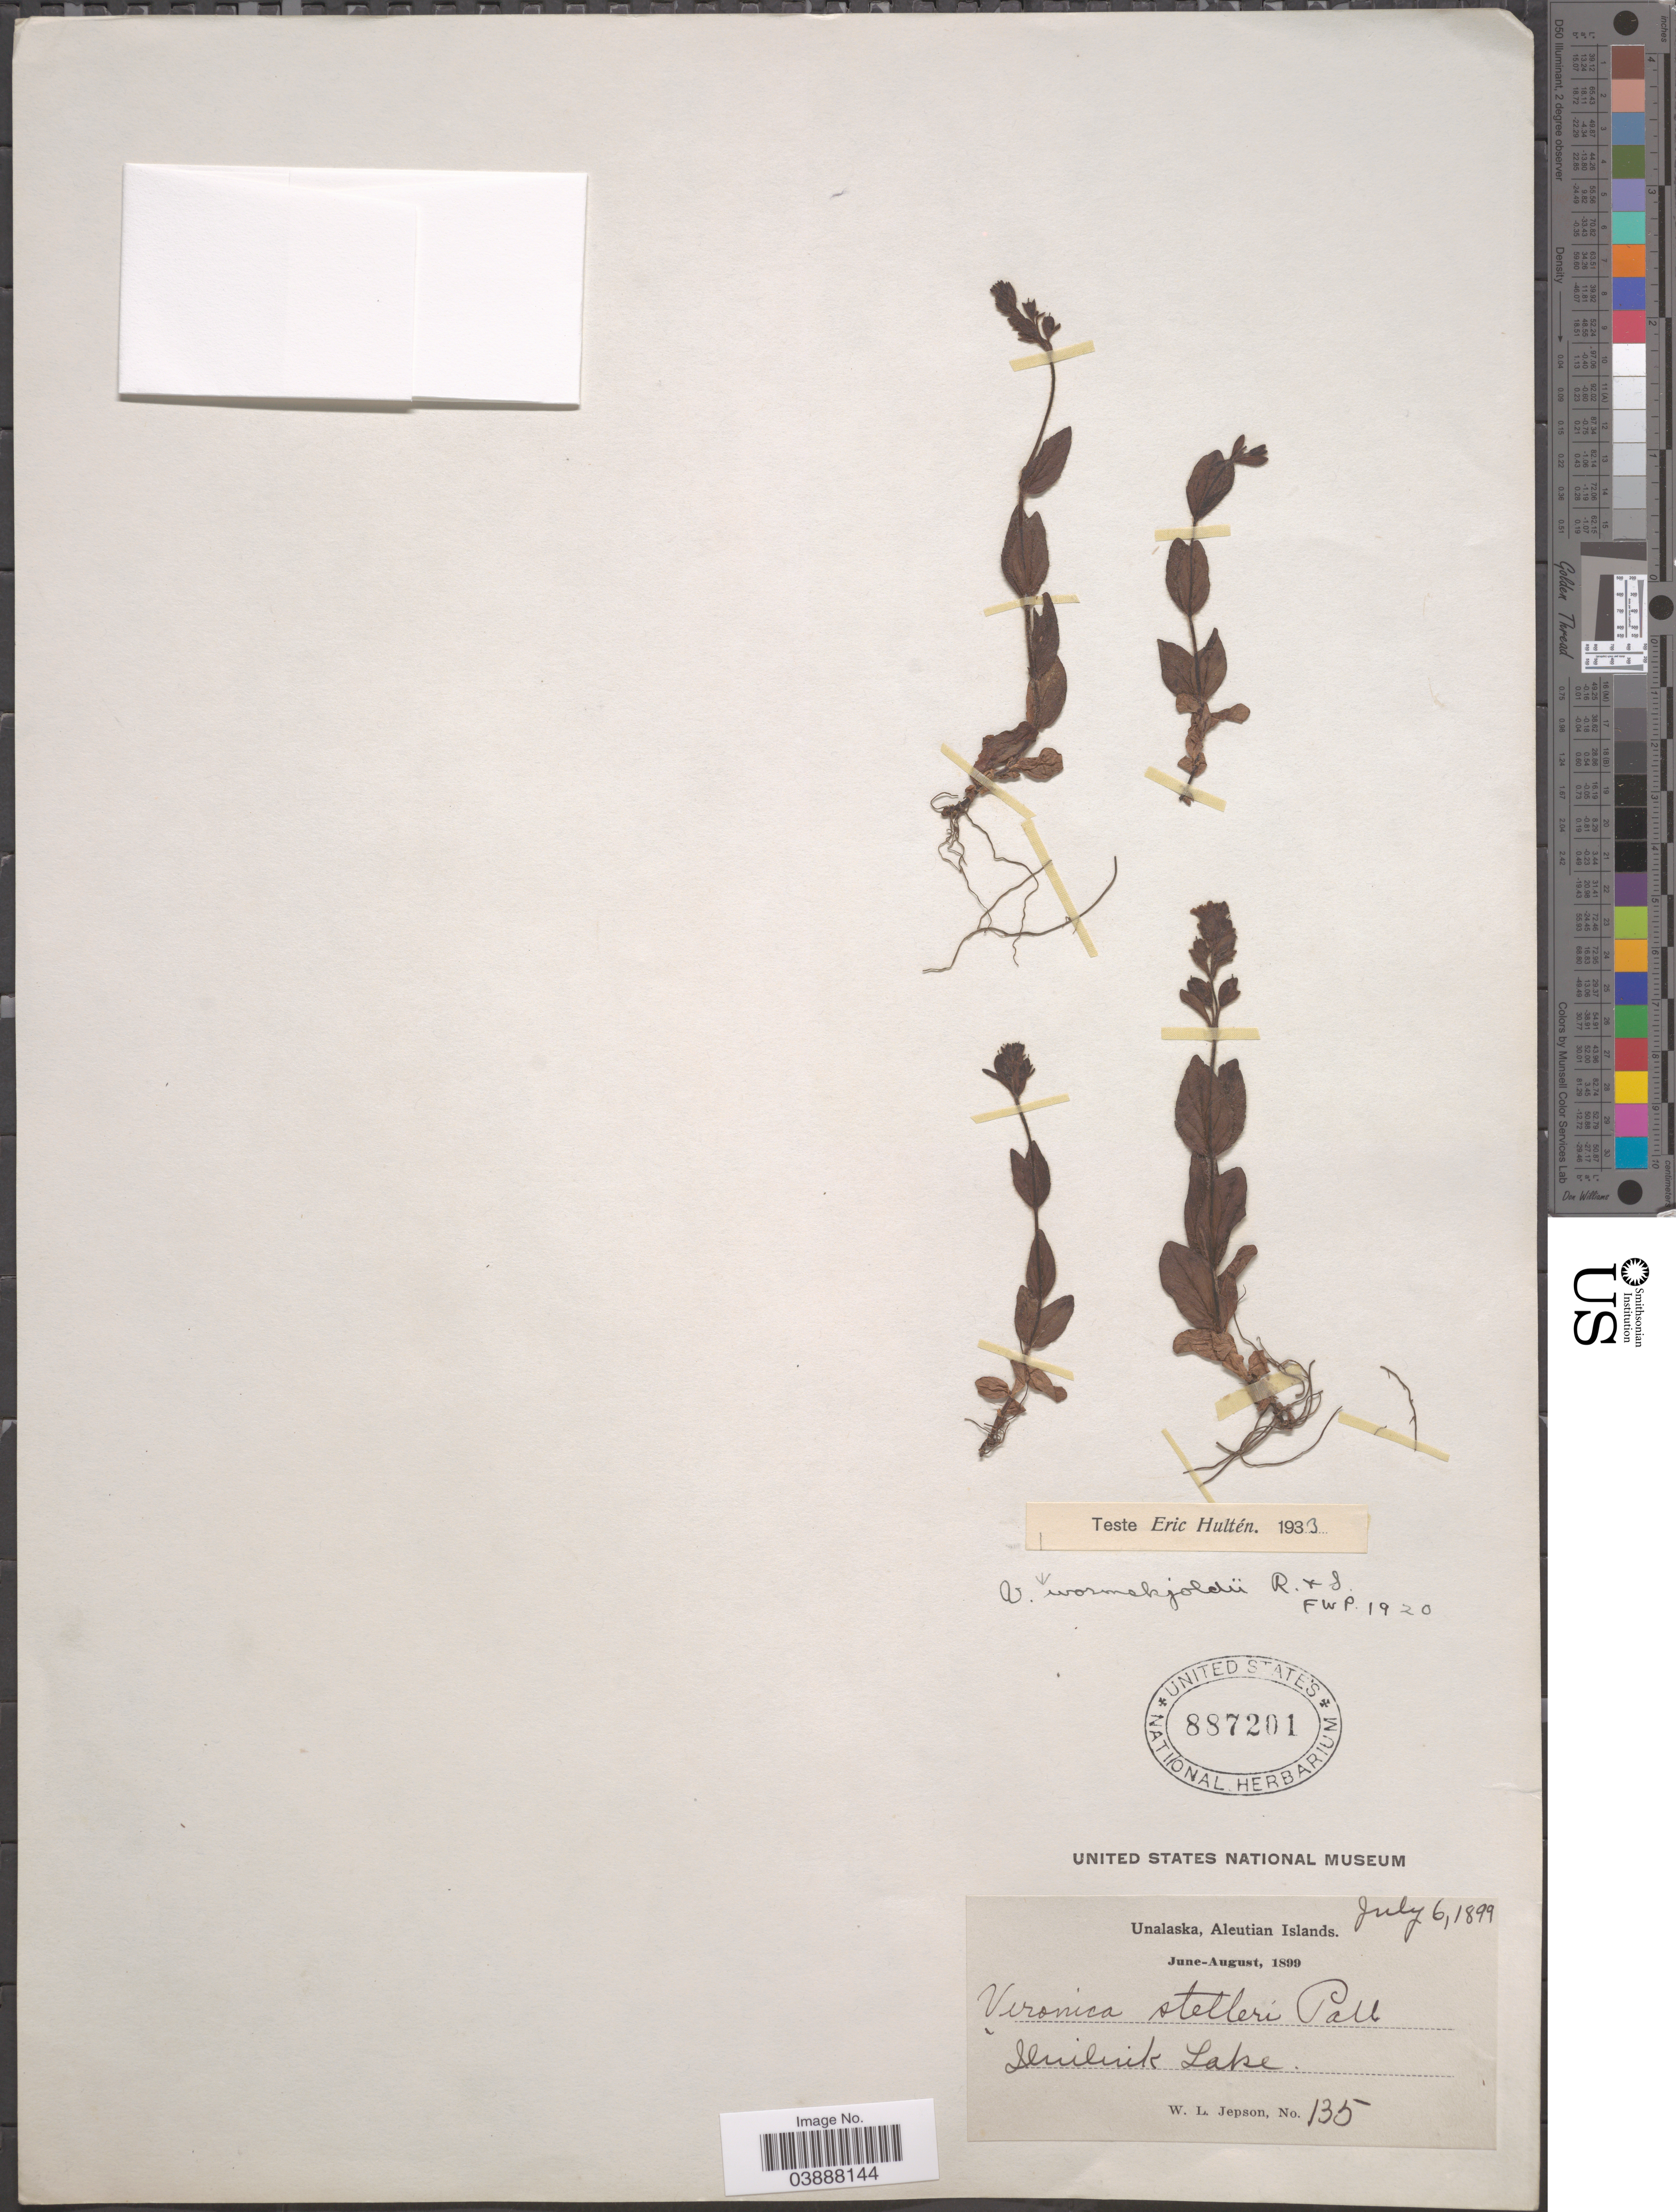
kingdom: Plantae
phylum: Tracheophyta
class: Magnoliopsida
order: Lamiales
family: Plantaginaceae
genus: Veronica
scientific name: Veronica wormskjoldii subsp. wormskjoldii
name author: Roem. & Schult.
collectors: W. L. Jepson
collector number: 135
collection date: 1899-07-06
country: United States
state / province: Alaska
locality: Unalaska, Aleutian Islands. Iliuliuk Lake.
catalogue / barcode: US 887201